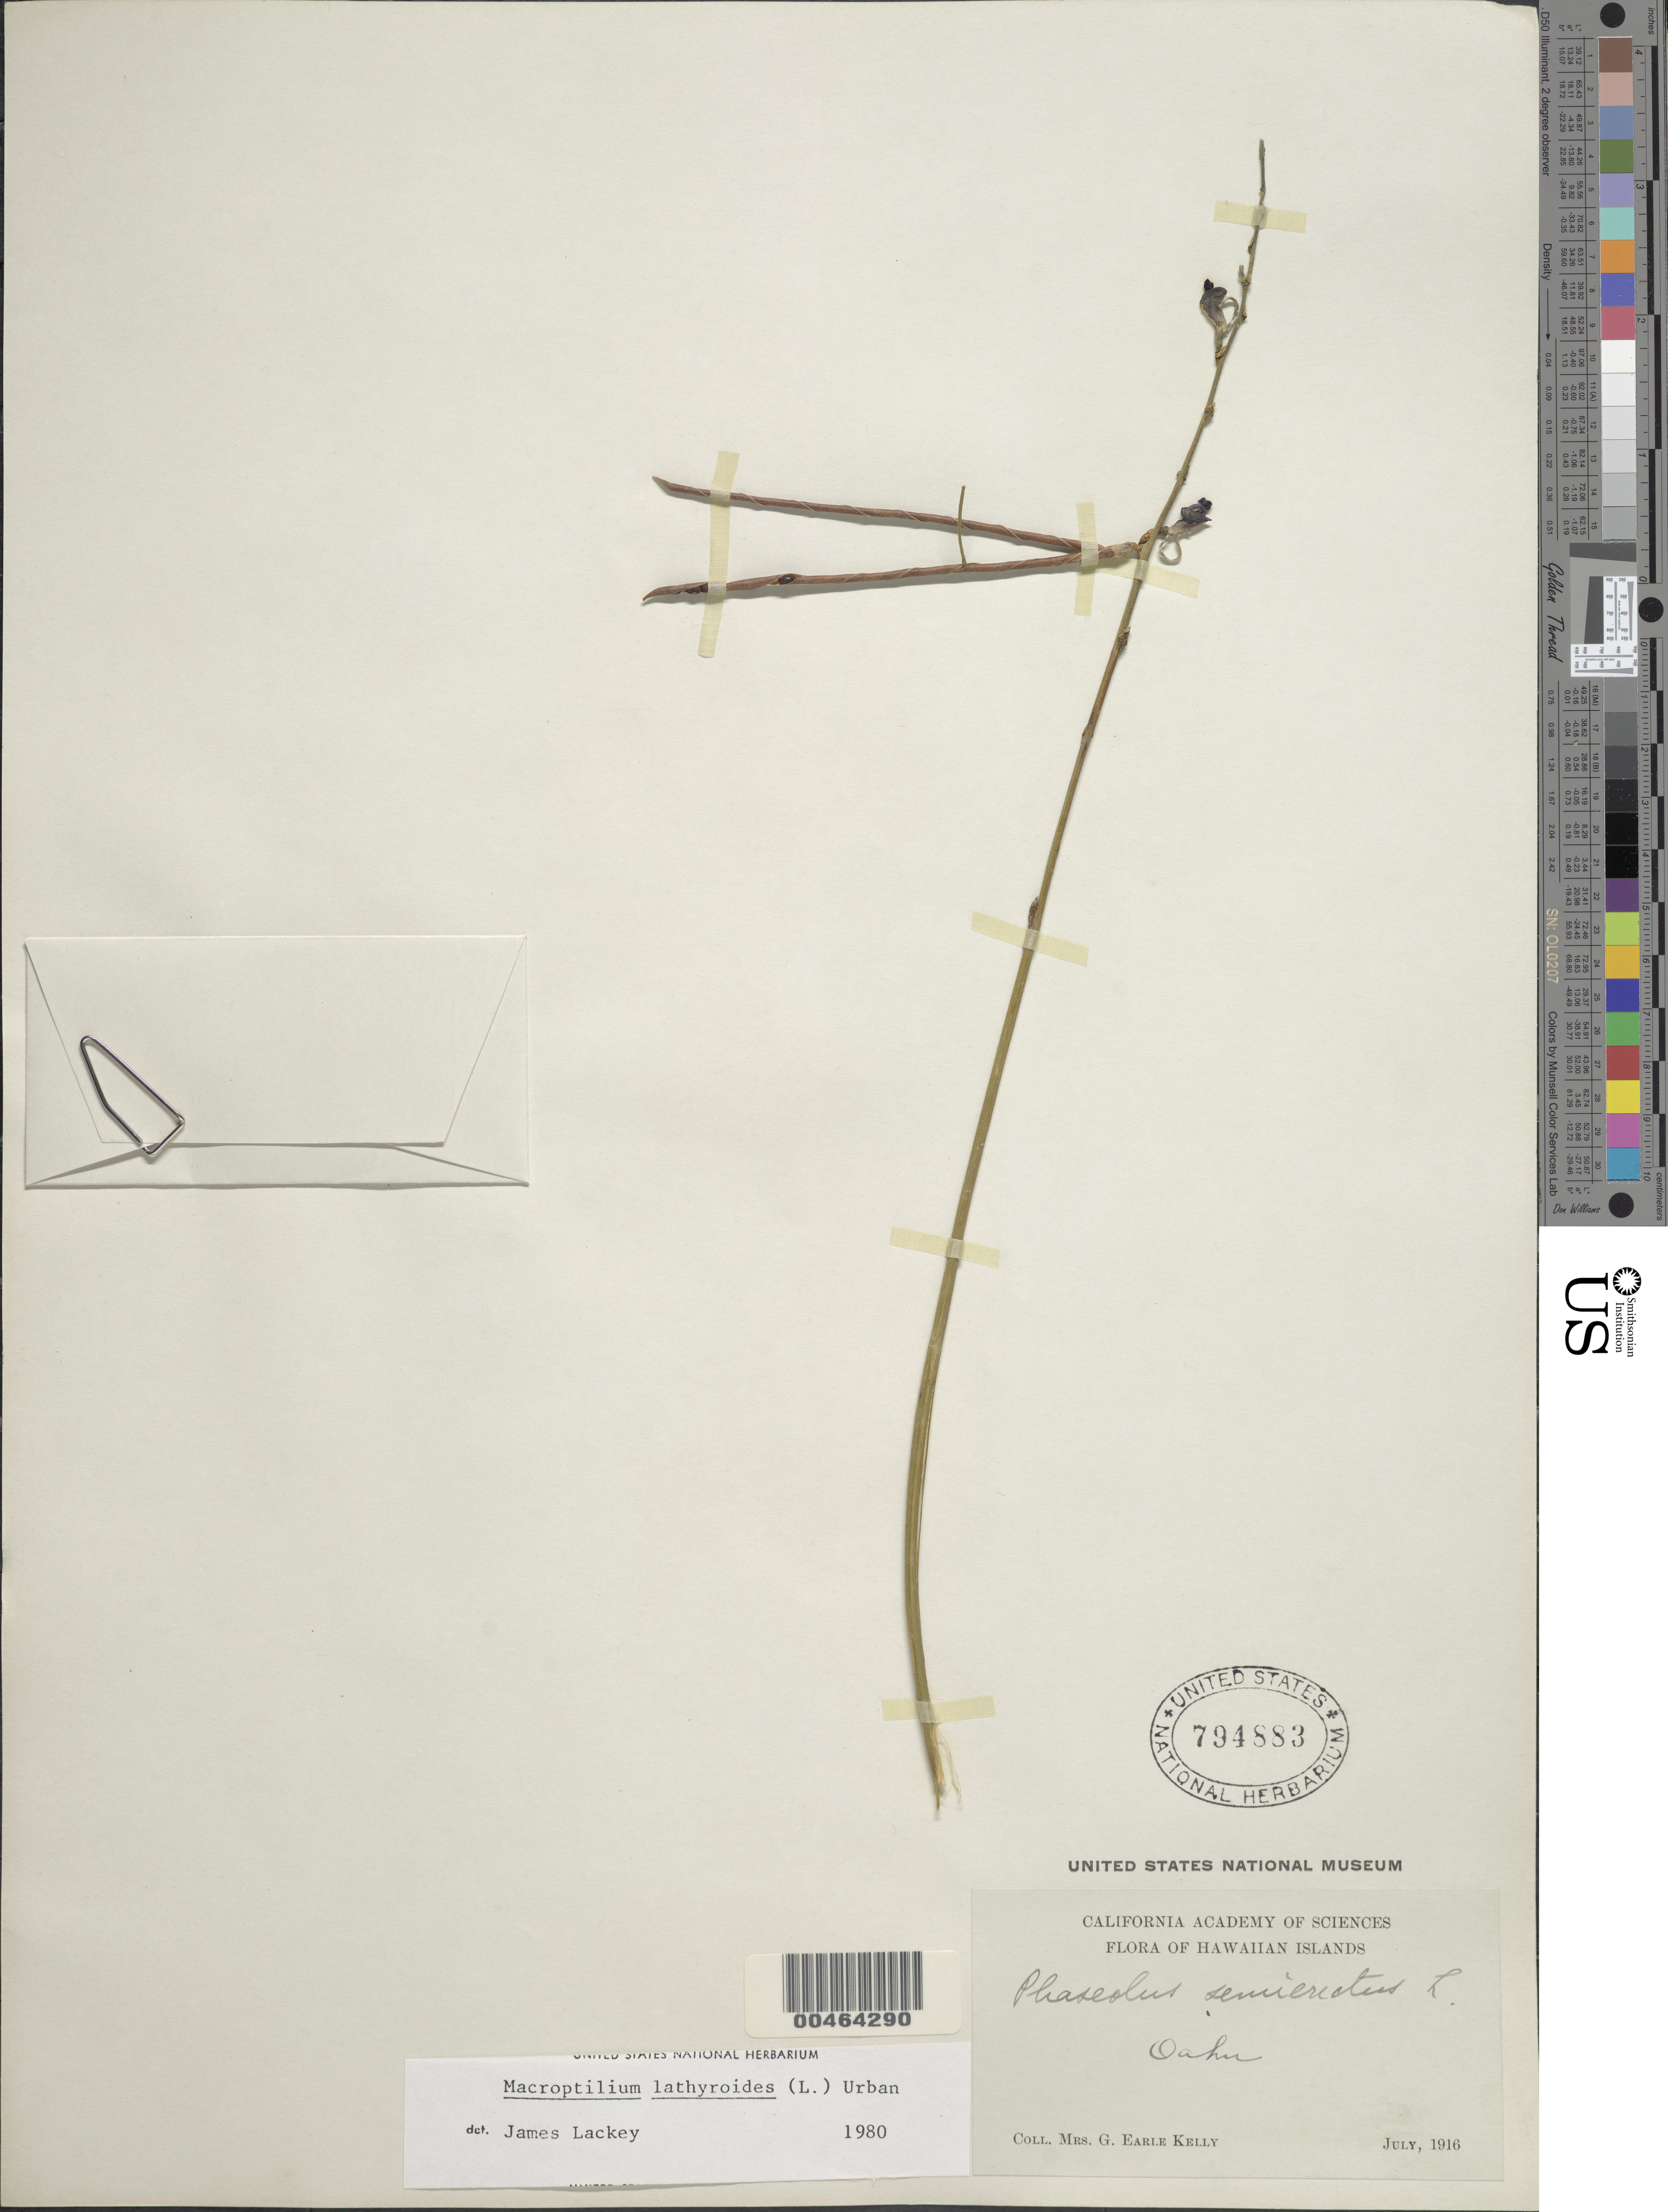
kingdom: Plantae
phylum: Tracheophyta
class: Magnoliopsida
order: Fabales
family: Fabaceae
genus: Macroptilium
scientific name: Macroptilium lathyroides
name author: (L.) Urb.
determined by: Lackey, J.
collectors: G. Kelly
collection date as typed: Jul 1916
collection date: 1916-07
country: United States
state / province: Hawaii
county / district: Honolulu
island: Oahu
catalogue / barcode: US 794883